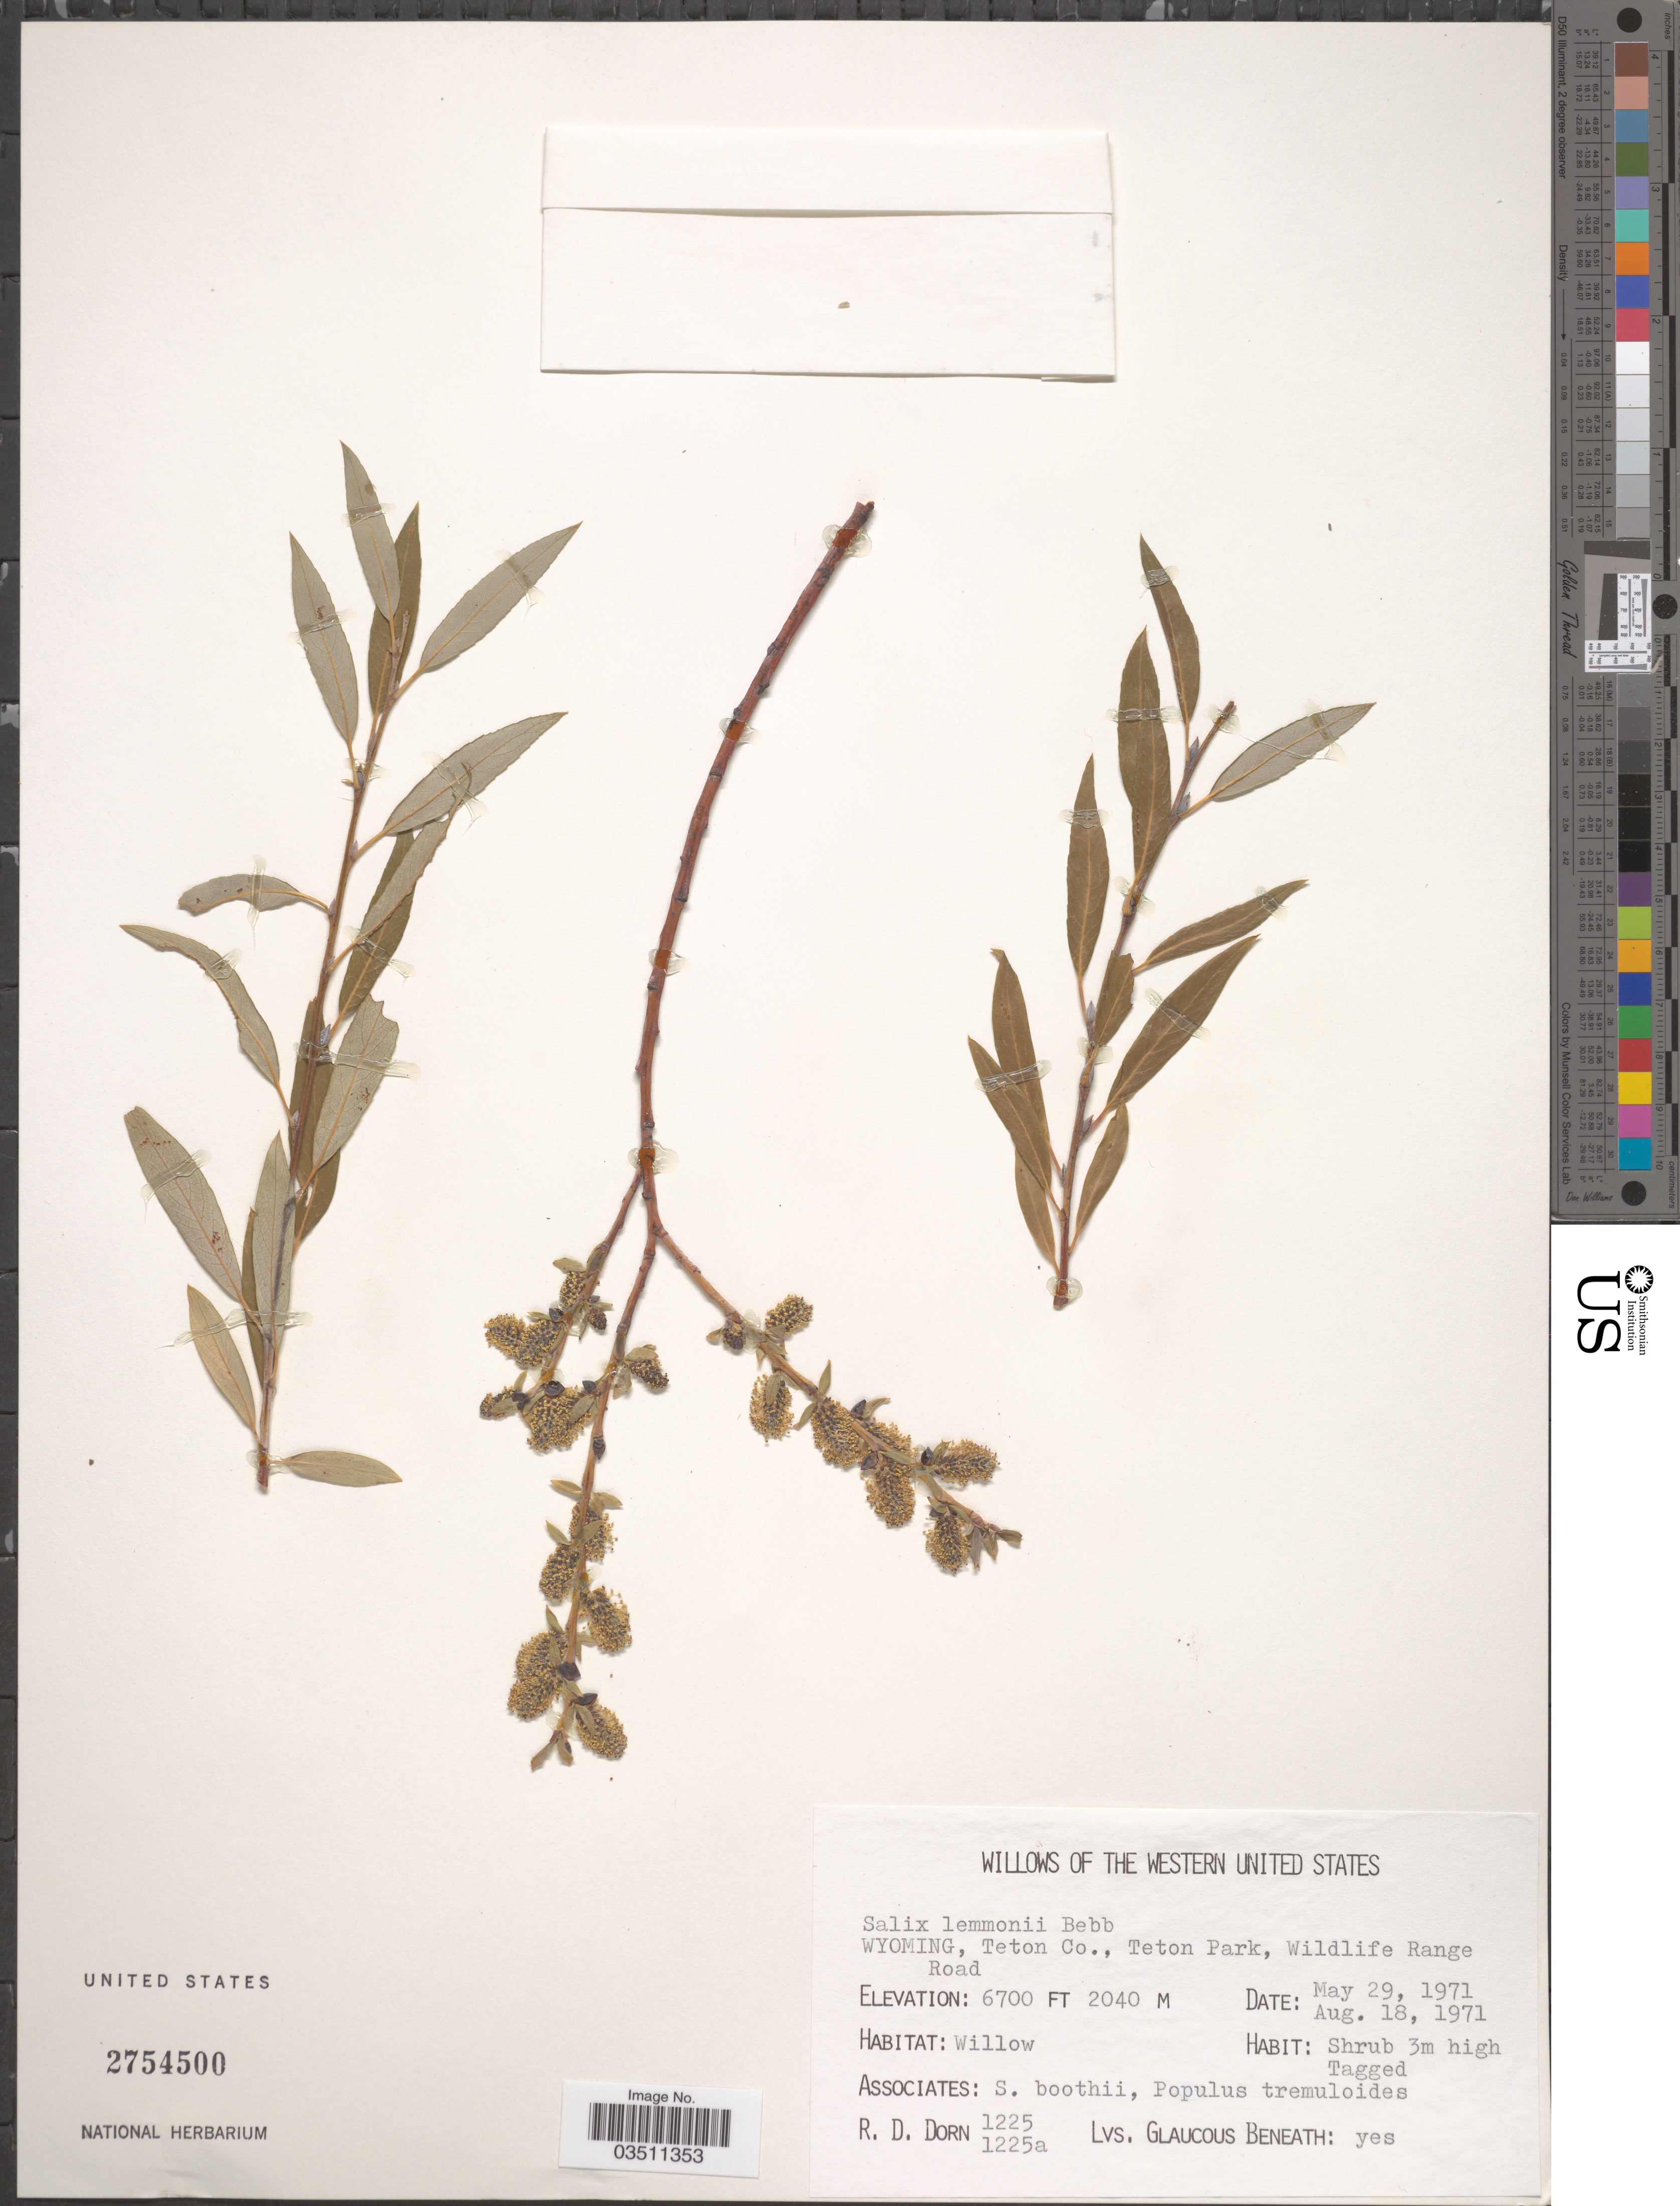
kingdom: Plantae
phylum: Tracheophyta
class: Magnoliopsida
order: Malpighiales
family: Salicaceae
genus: Salix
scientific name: Salix lemmonii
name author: Bebb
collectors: R. D. Dorn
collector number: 1225/1225a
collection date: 1971-05-29/1971-08-18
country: United States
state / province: Wyoming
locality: Western United States. Teton Co., Teton Park, Wildlife Range Road.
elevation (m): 2042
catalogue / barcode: US 2754500